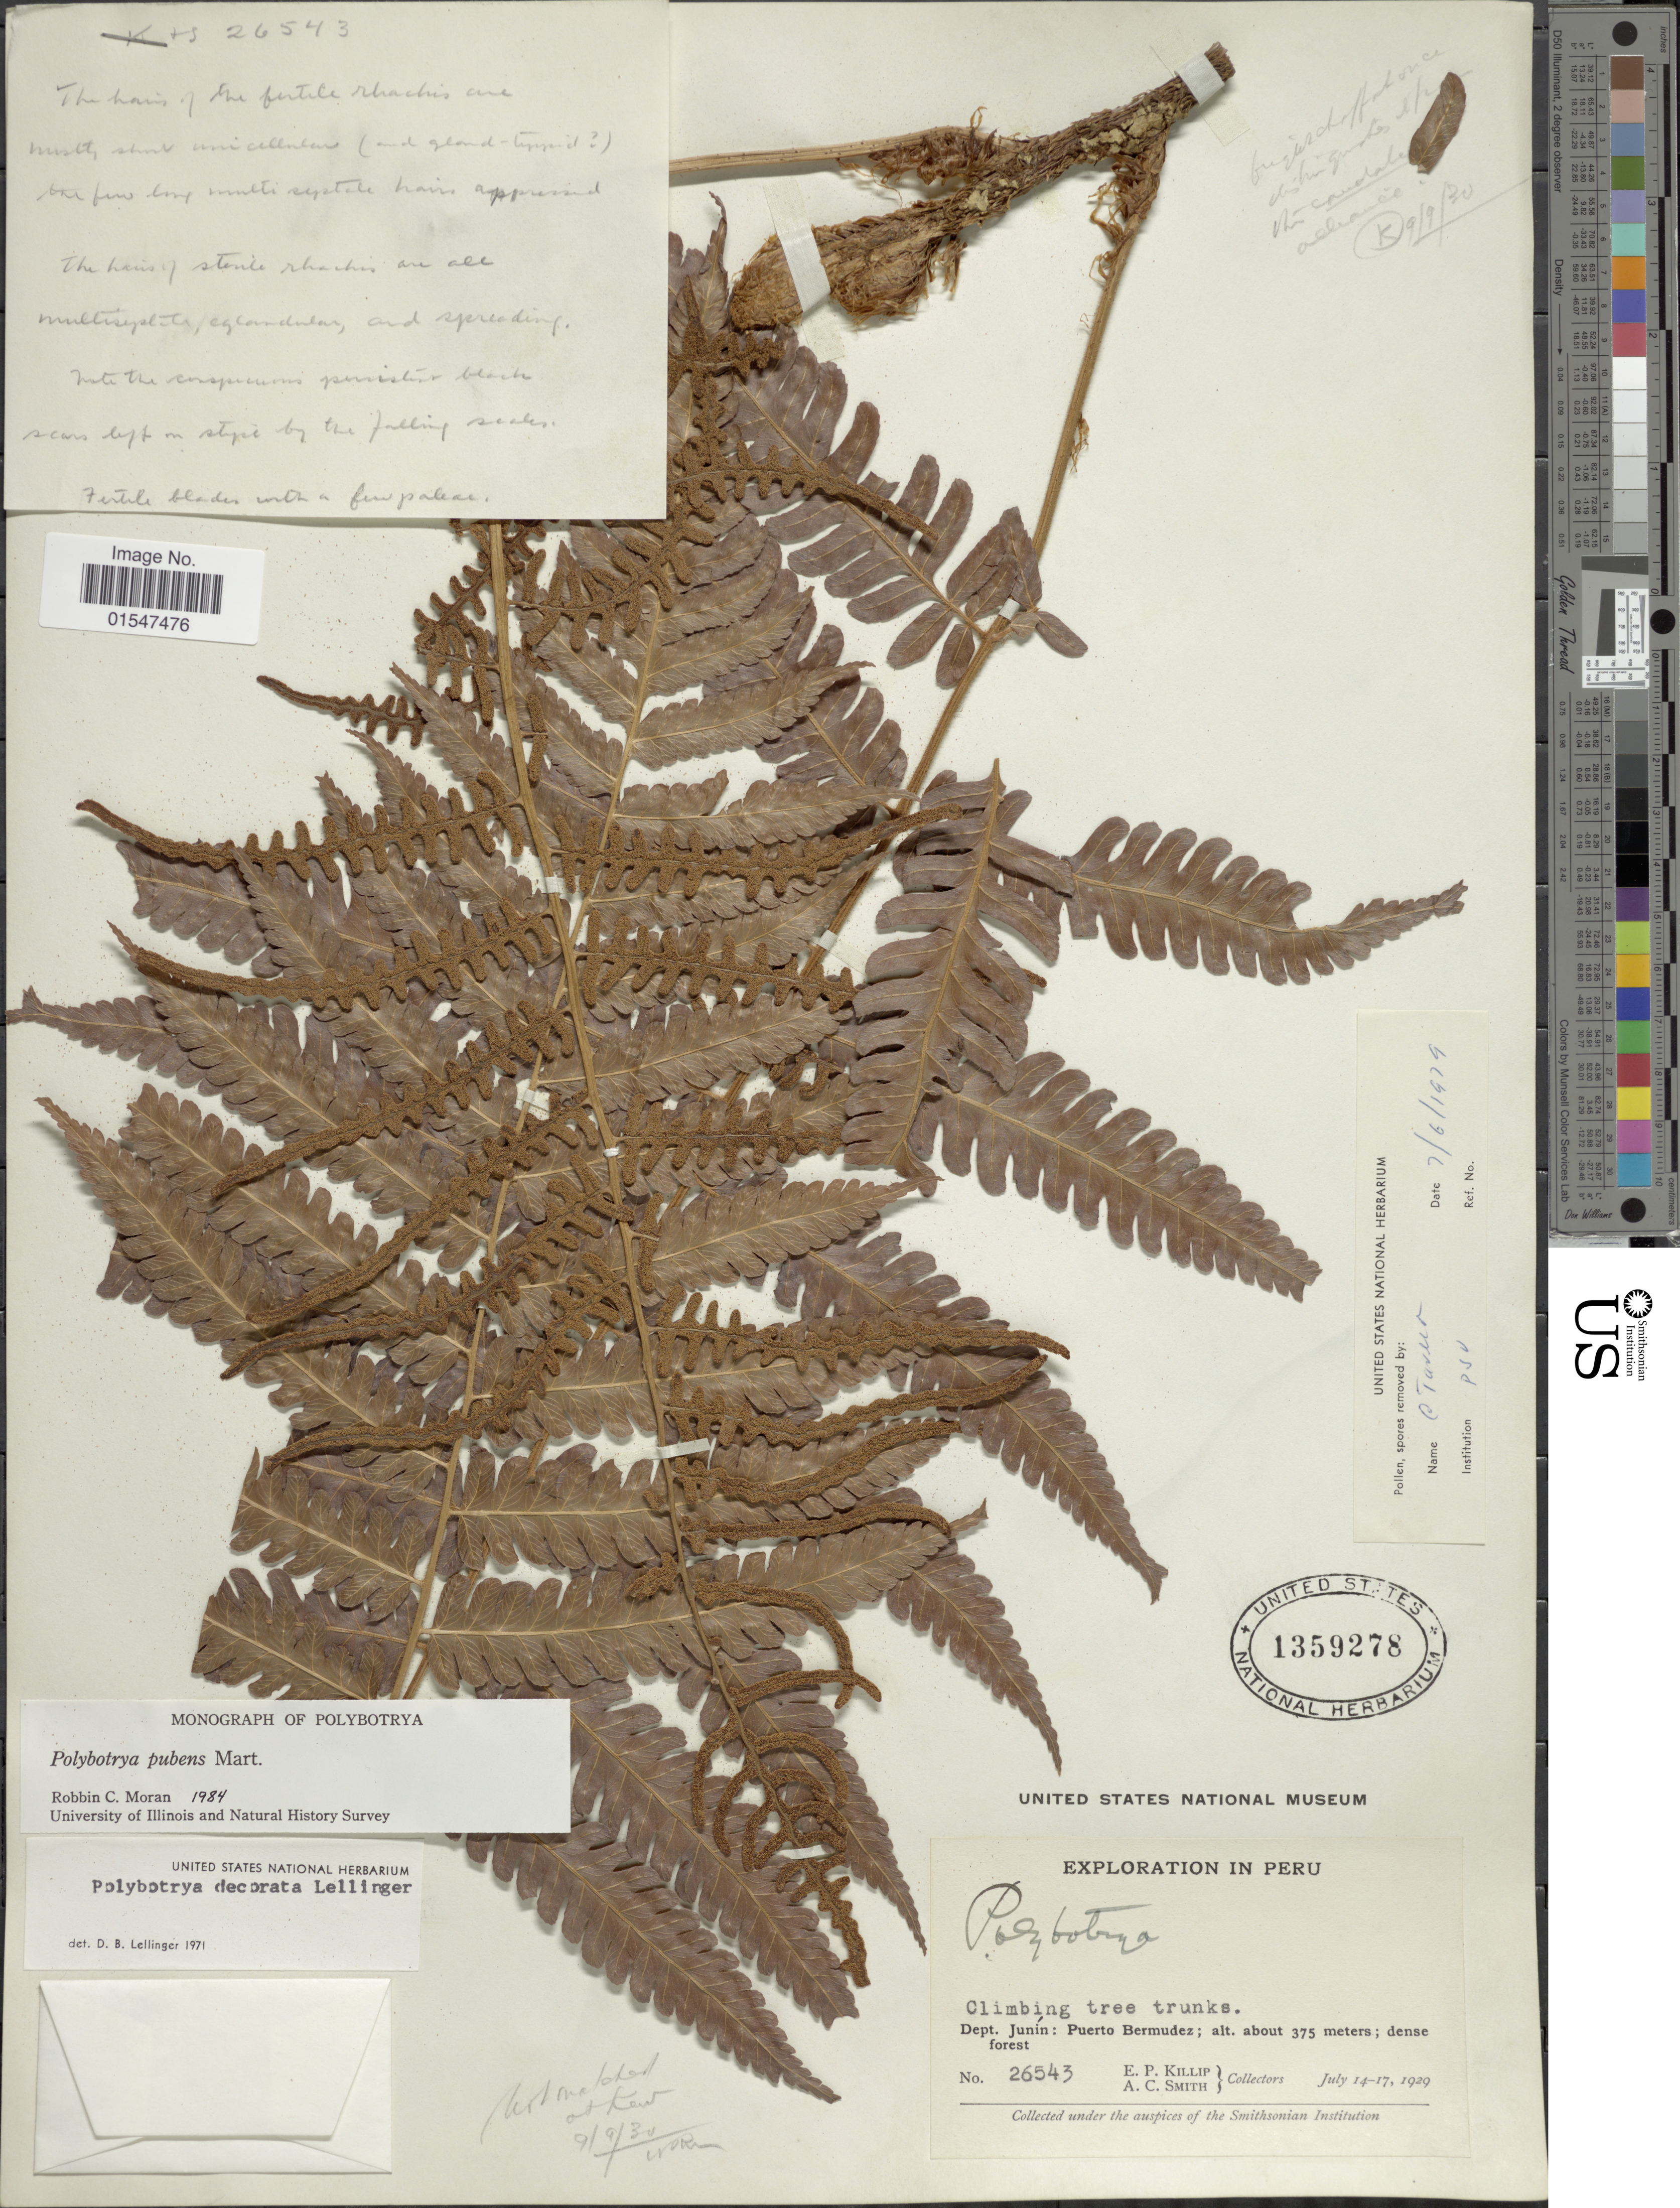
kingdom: Plantae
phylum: Tracheophyta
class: Polypodiopsida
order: Polypodiales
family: Dryopteridaceae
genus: Polybotrya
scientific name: Polybotrya pubens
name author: Mart.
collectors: E. P. Killip & A. C. Smith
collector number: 26543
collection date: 1929-07-14/1929-07-17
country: Peru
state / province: Junín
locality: Puerte Bermudez; dense forest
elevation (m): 375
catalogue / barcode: US 1359278